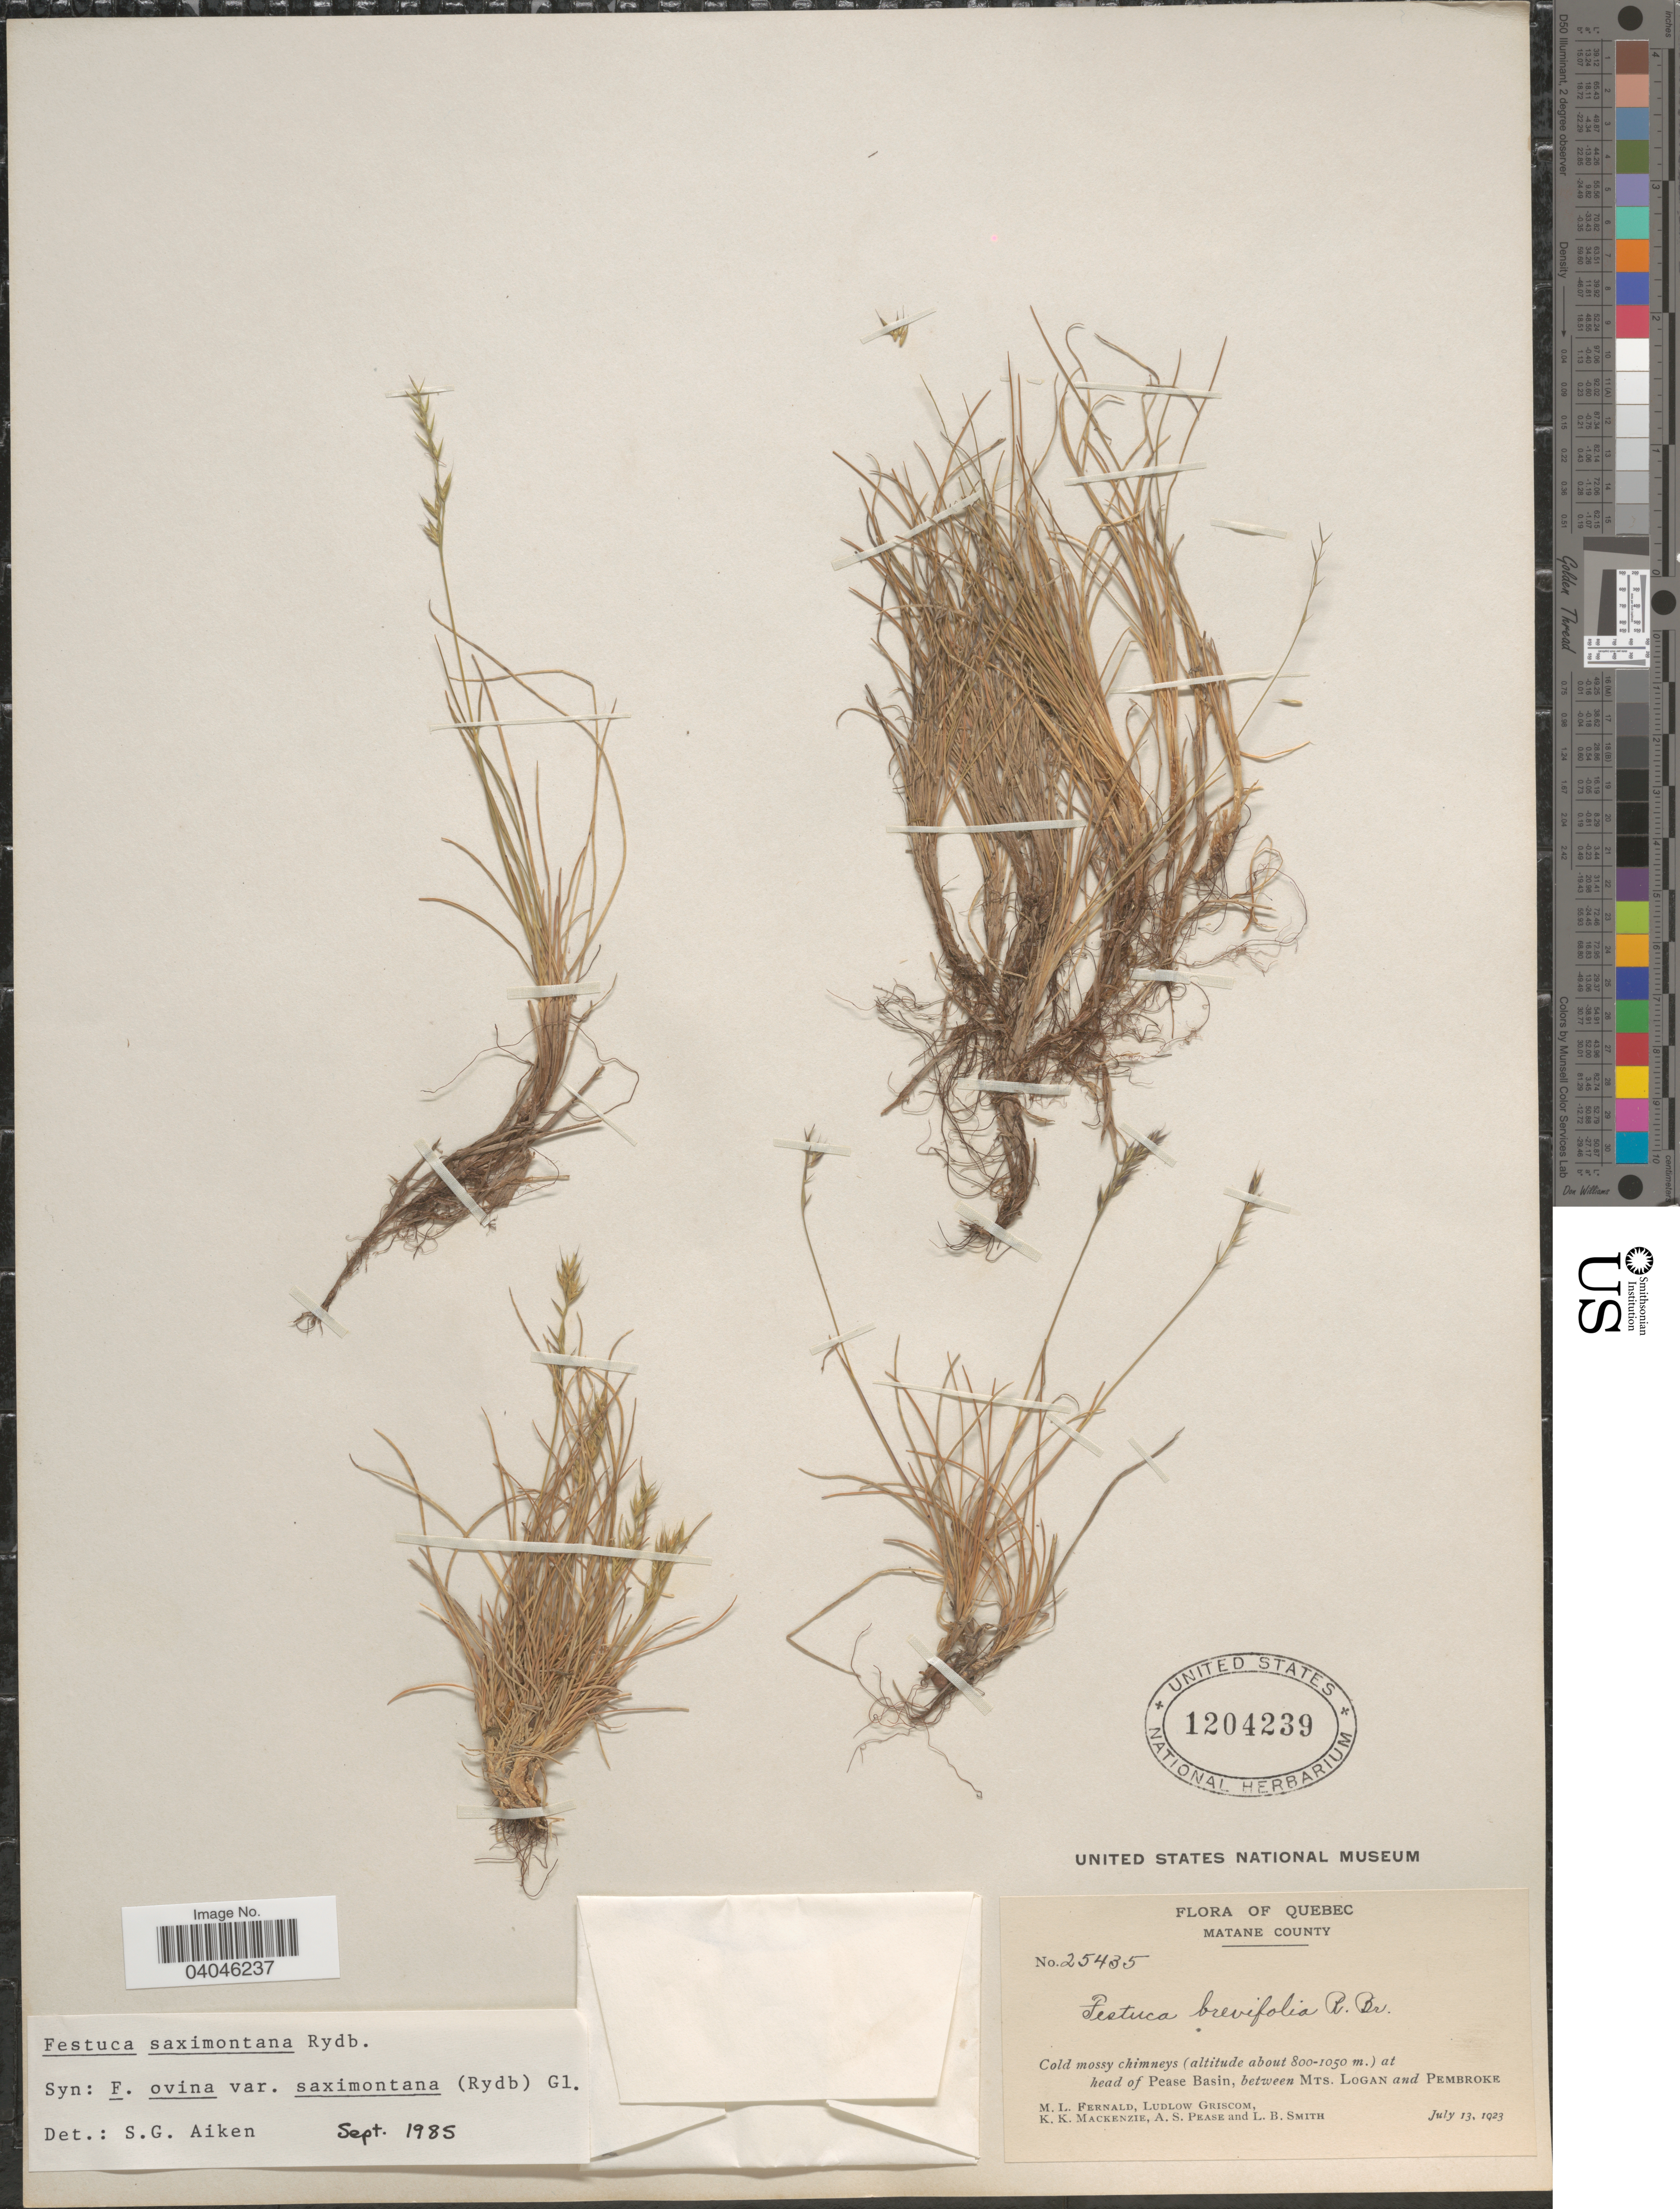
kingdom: Plantae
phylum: Tracheophyta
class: Liliopsida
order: Poales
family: Poaceae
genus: Festuca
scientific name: Festuca saximontana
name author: Rydb.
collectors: M. L. Fernald, L. Griscom, K. K. Mackenzie, A. S. Pease & L. Smith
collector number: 25435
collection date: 1923-07-13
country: Canada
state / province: Quebec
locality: Matane County. Cold mossy chimneys at head of Pease Basin, between Mts. Logan and Pembroke.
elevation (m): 800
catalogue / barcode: US 1204239